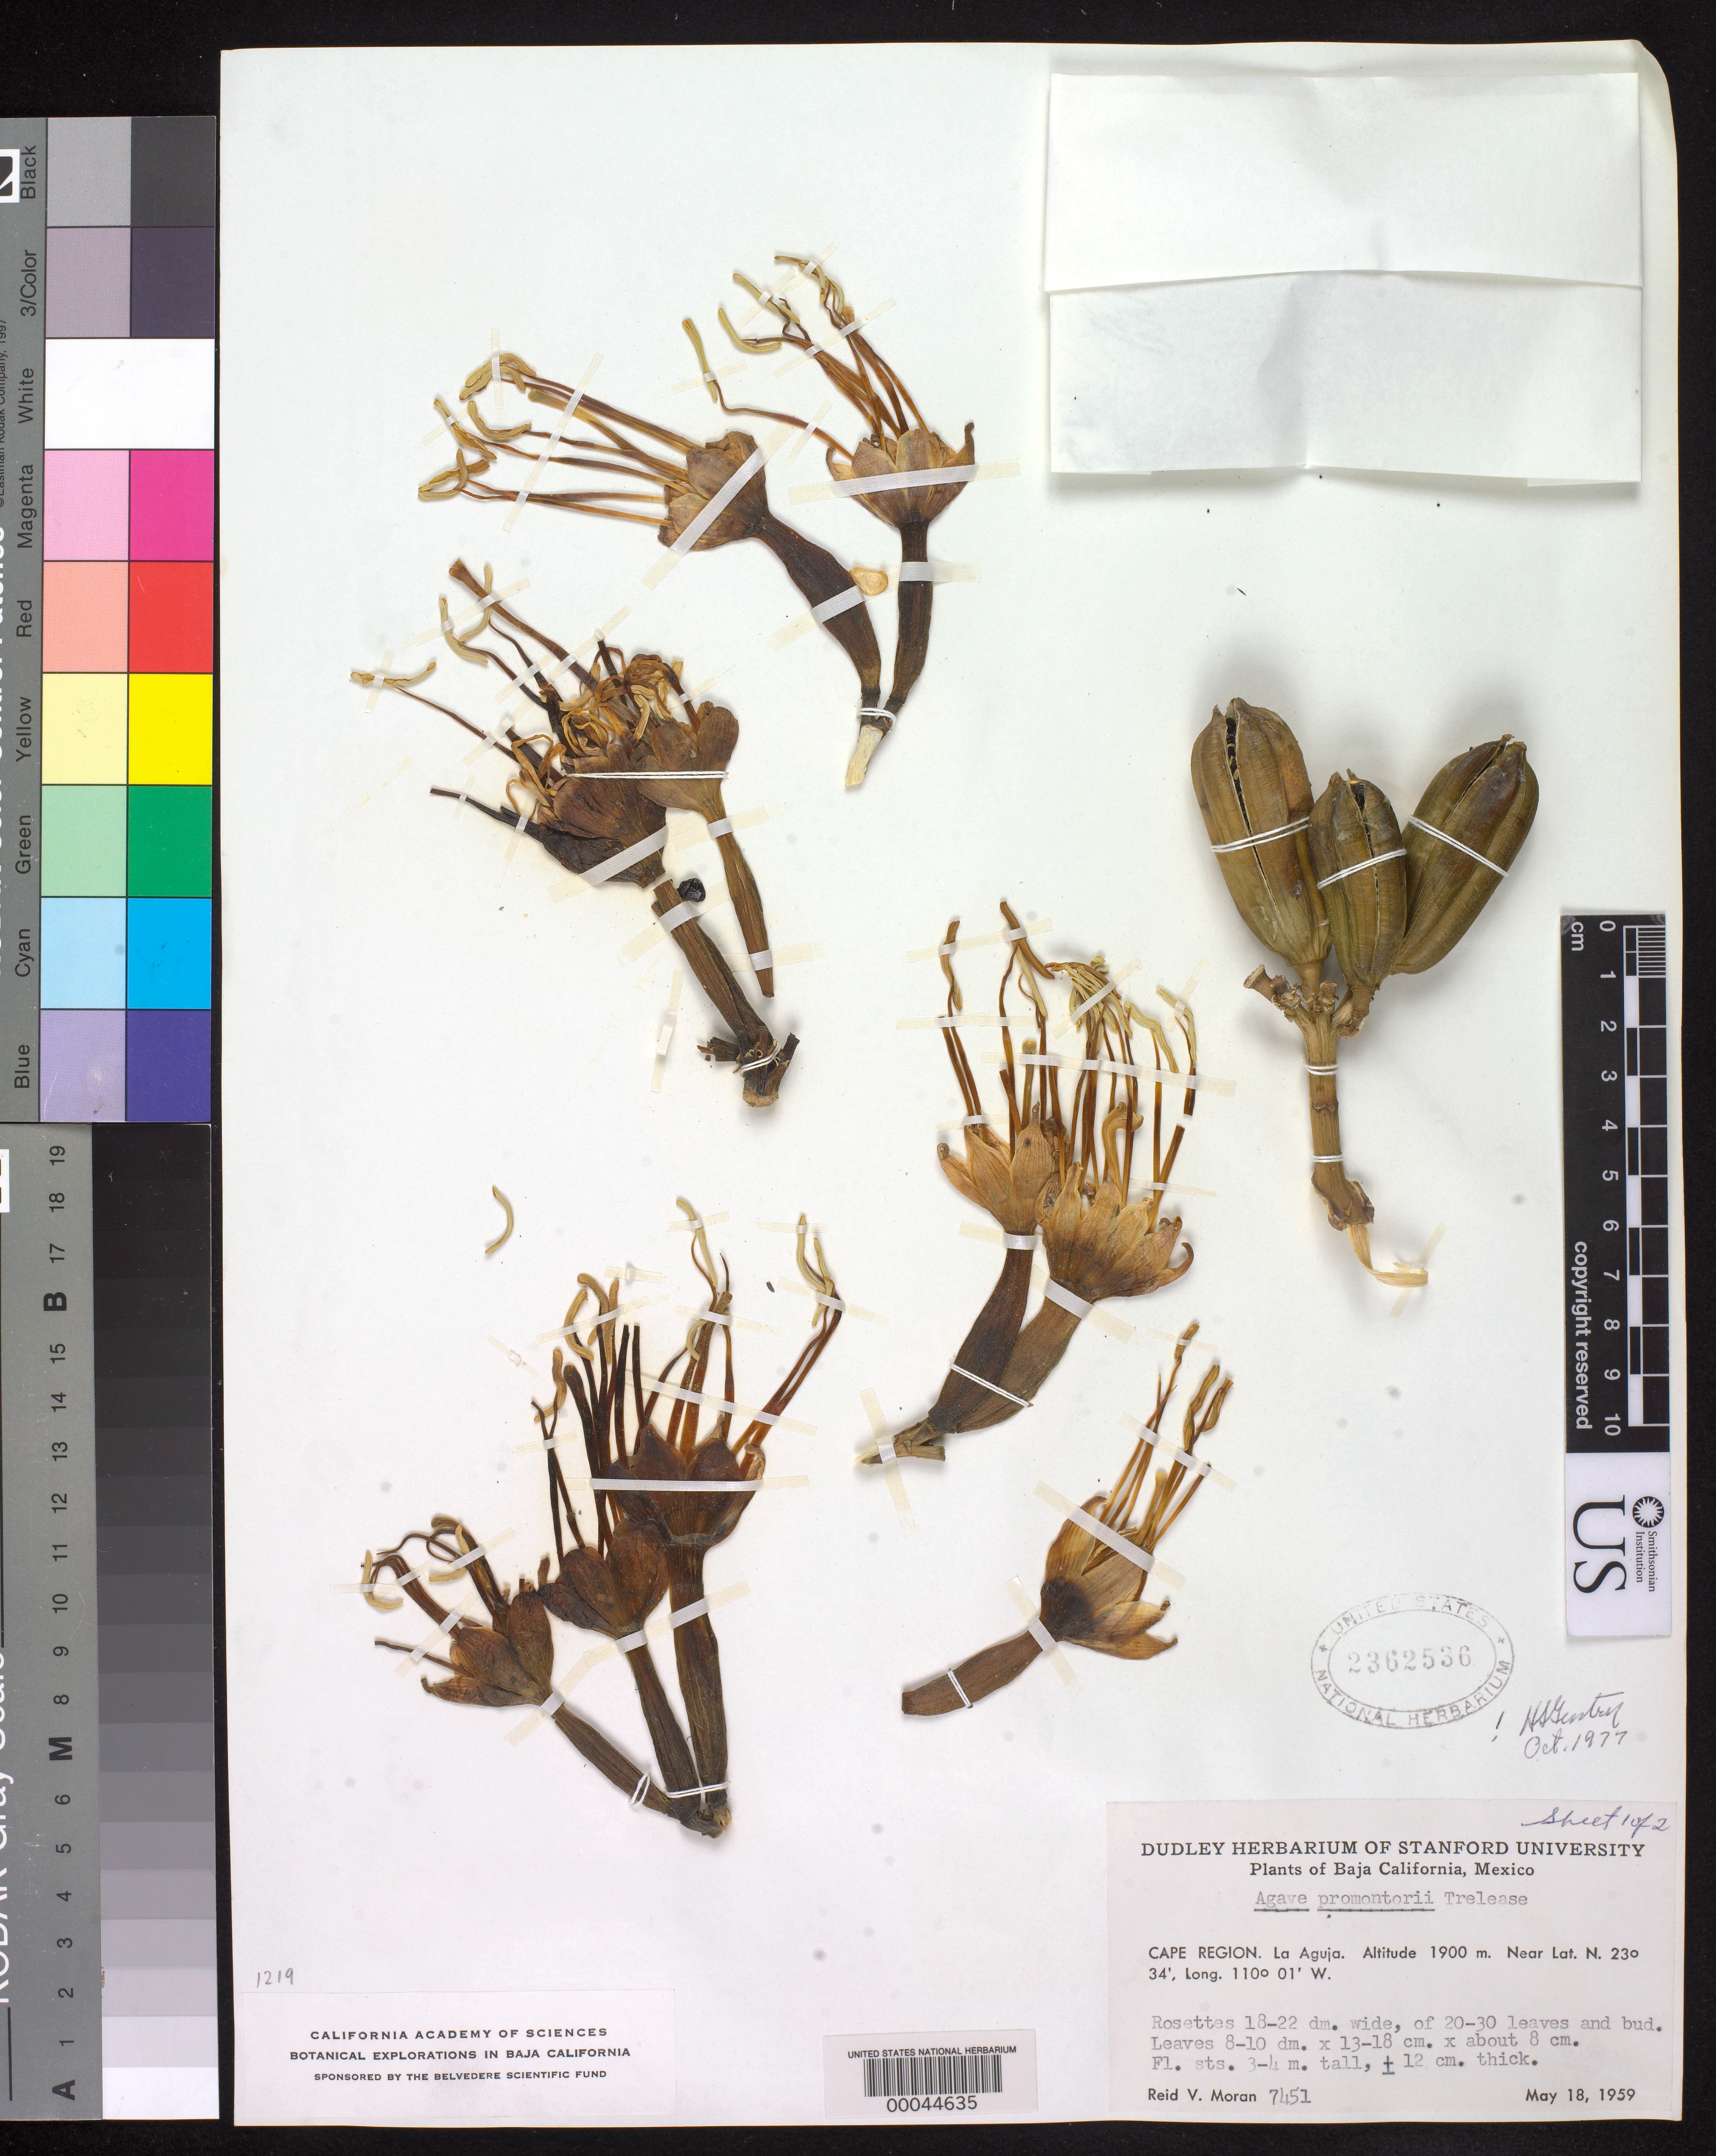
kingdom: Plantae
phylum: Tracheophyta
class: Liliopsida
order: Asparagales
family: Asparagaceae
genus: Agave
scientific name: Agave promontorii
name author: Trel.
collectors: R. V. Moran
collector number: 7451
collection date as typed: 18 May 1959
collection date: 1959-05-18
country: Mexico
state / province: Baja California Sur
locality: Cape region; La Aguja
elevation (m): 1900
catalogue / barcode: US 2362536